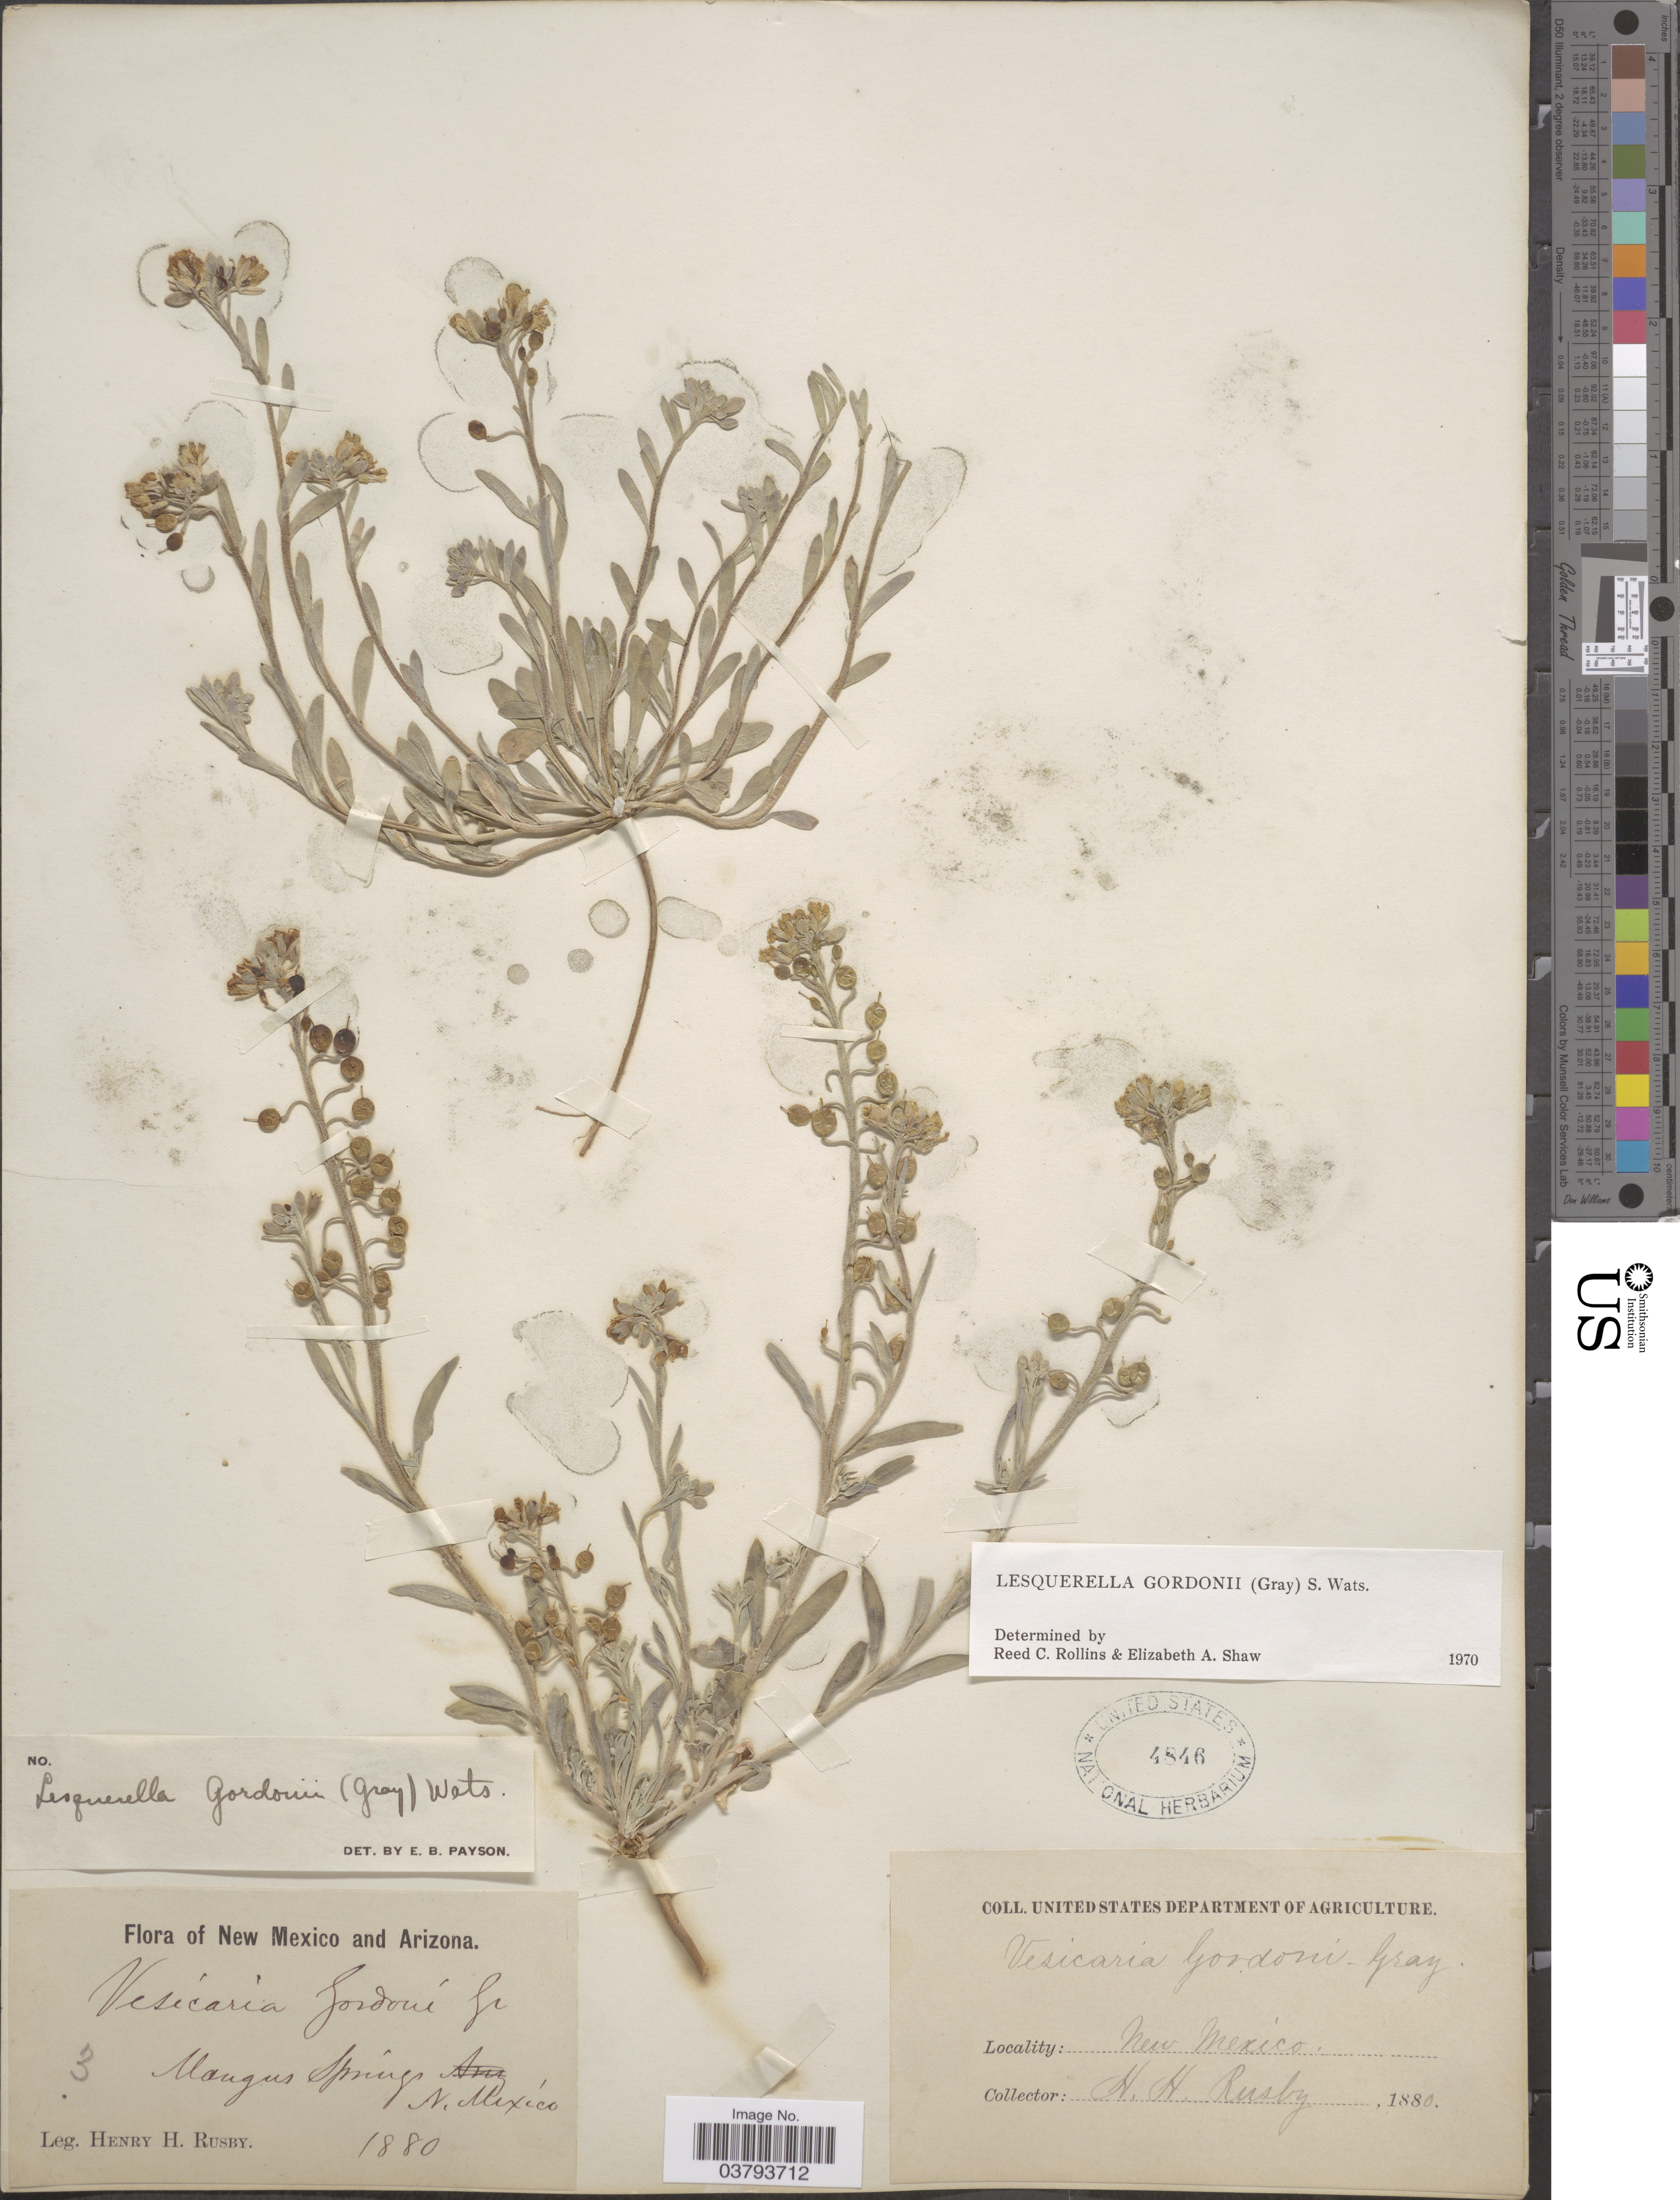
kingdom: Plantae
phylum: Tracheophyta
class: Magnoliopsida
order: Brassicales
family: Brassicaceae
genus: Lesquerella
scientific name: Lesquerella gordonii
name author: (A. Gray) S. Watson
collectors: H. H. Rusby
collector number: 3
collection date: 1880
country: United States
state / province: New Mexico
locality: Mangas Springs.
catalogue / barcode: US 4846